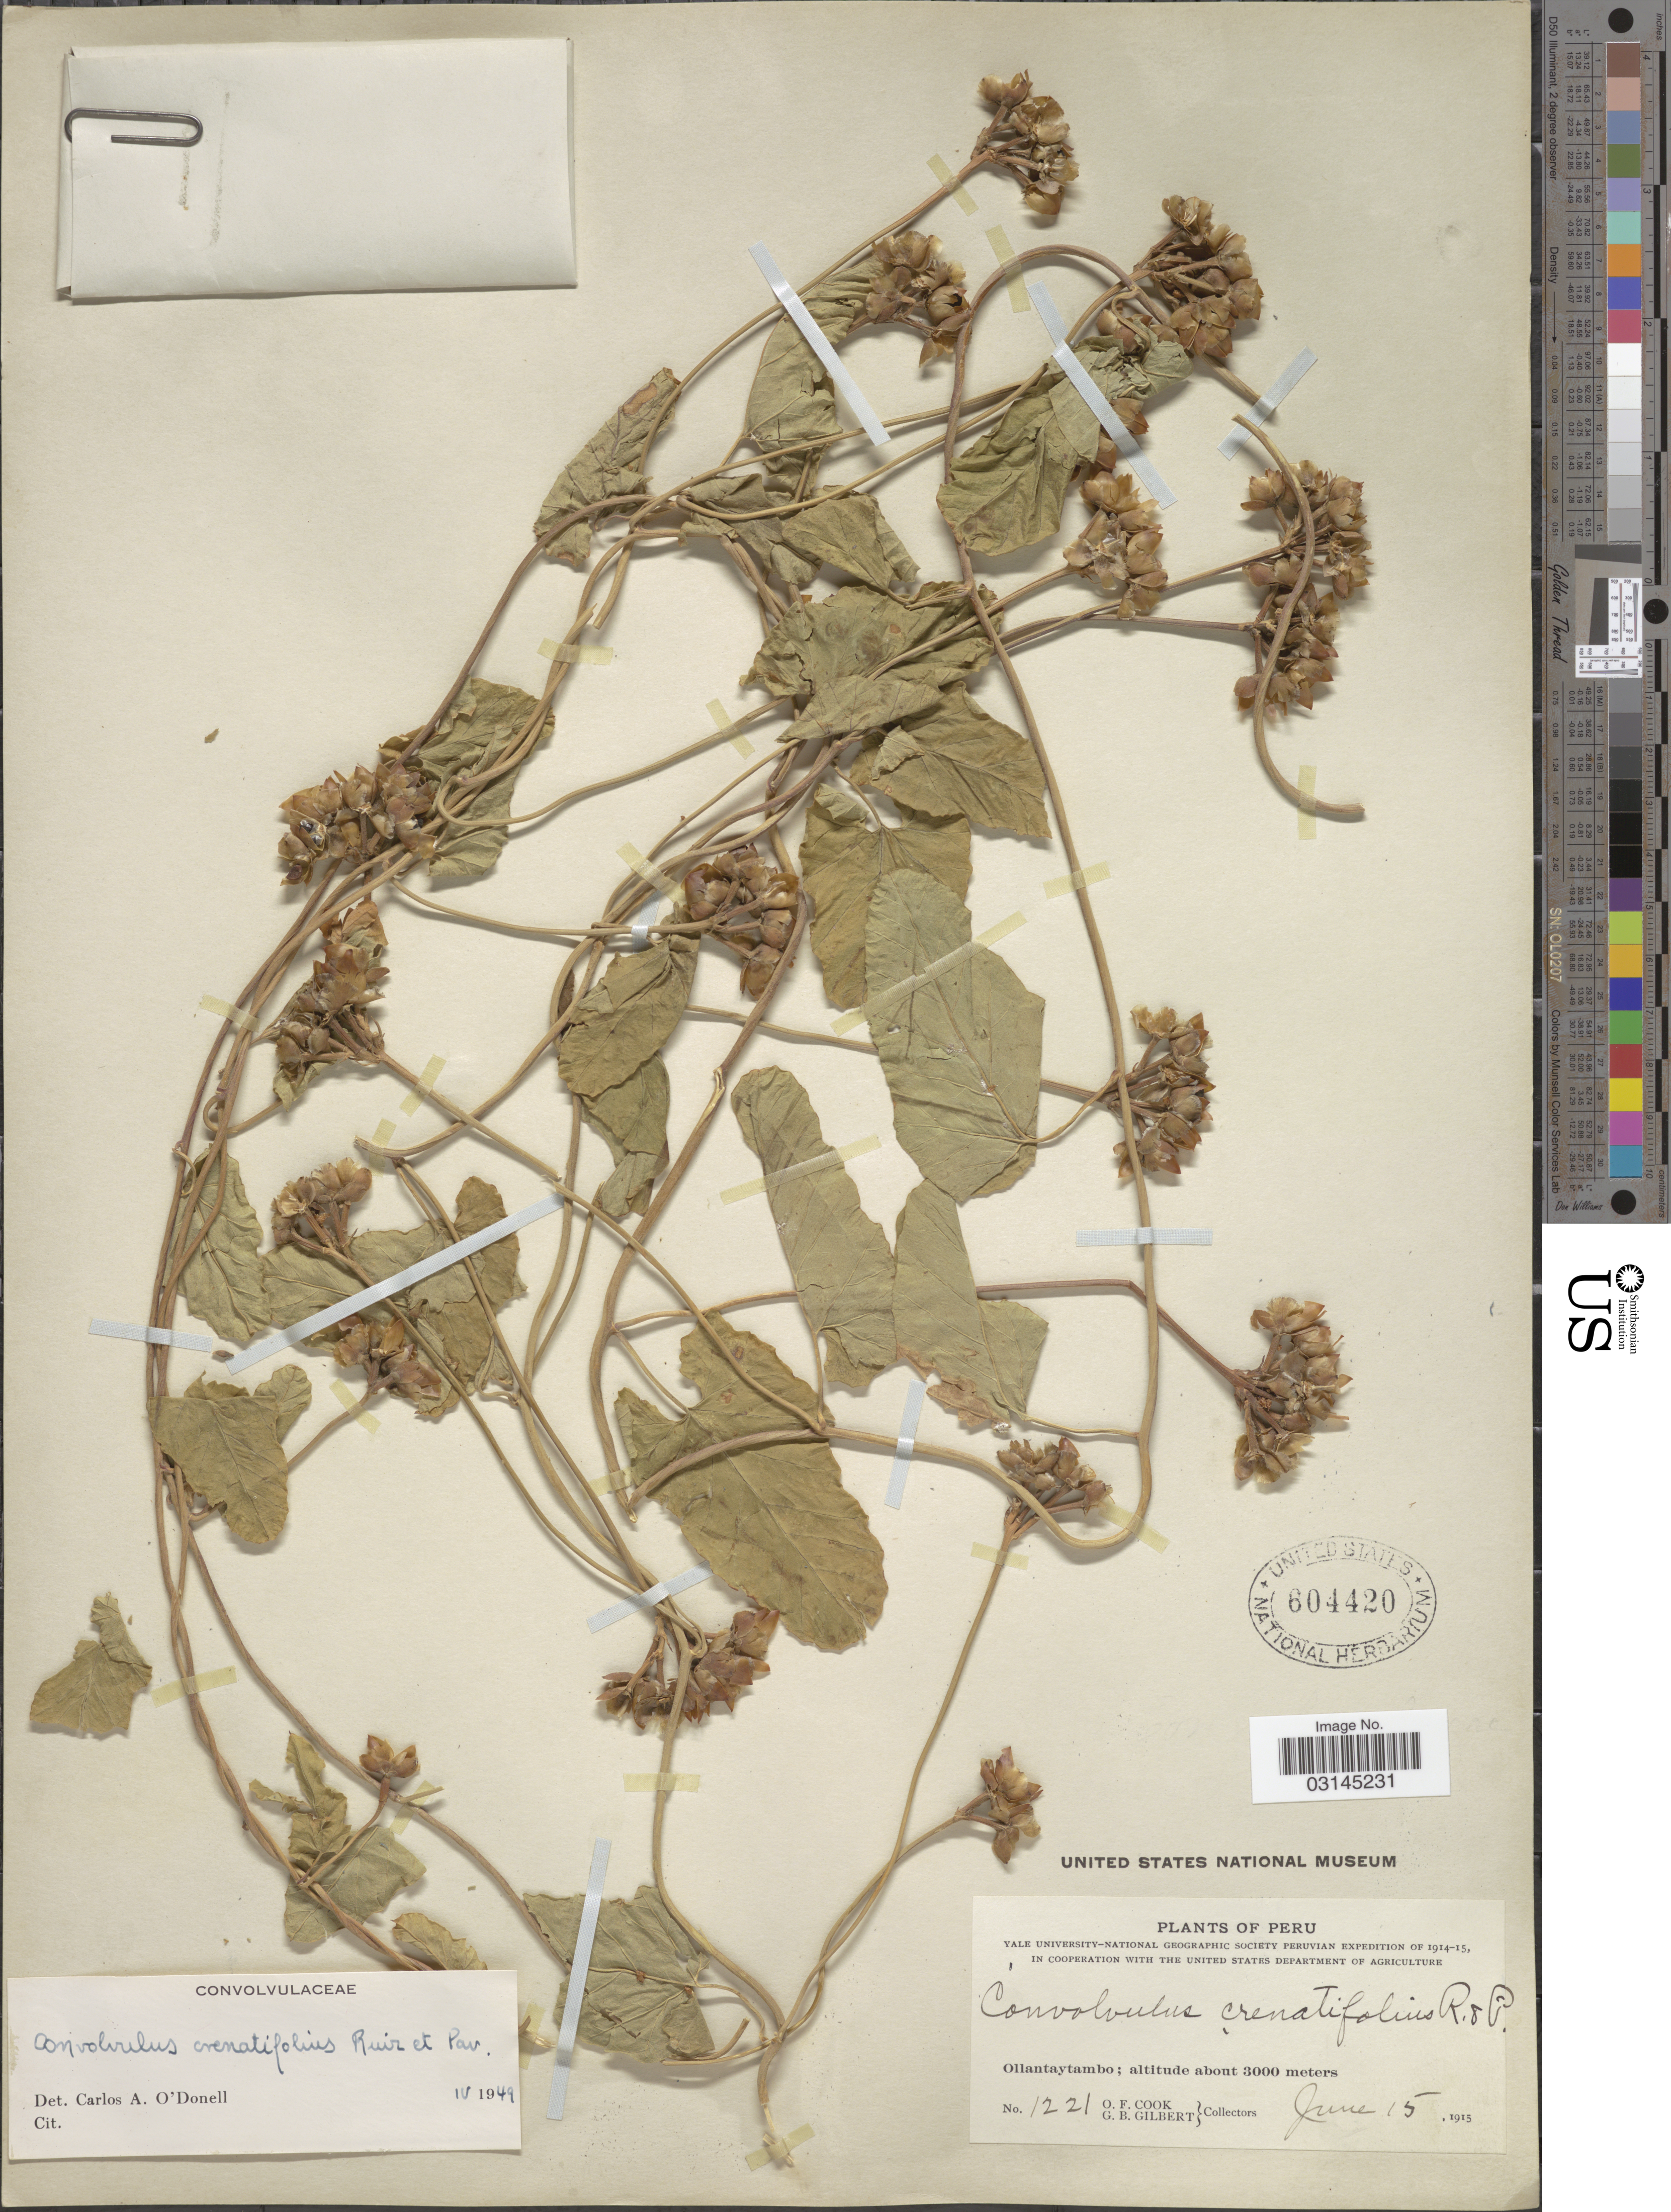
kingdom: Plantae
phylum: Tracheophyta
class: Magnoliopsida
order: Solanales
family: Convolvulaceae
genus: Convolvulus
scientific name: Convolvulus crenatifolius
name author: Ruiz & Pav.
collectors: O. F. Cook & G. B. Gilbert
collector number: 1221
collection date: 1915-06-15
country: Peru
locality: Ollantaytambo.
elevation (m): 3000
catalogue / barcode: US 604420